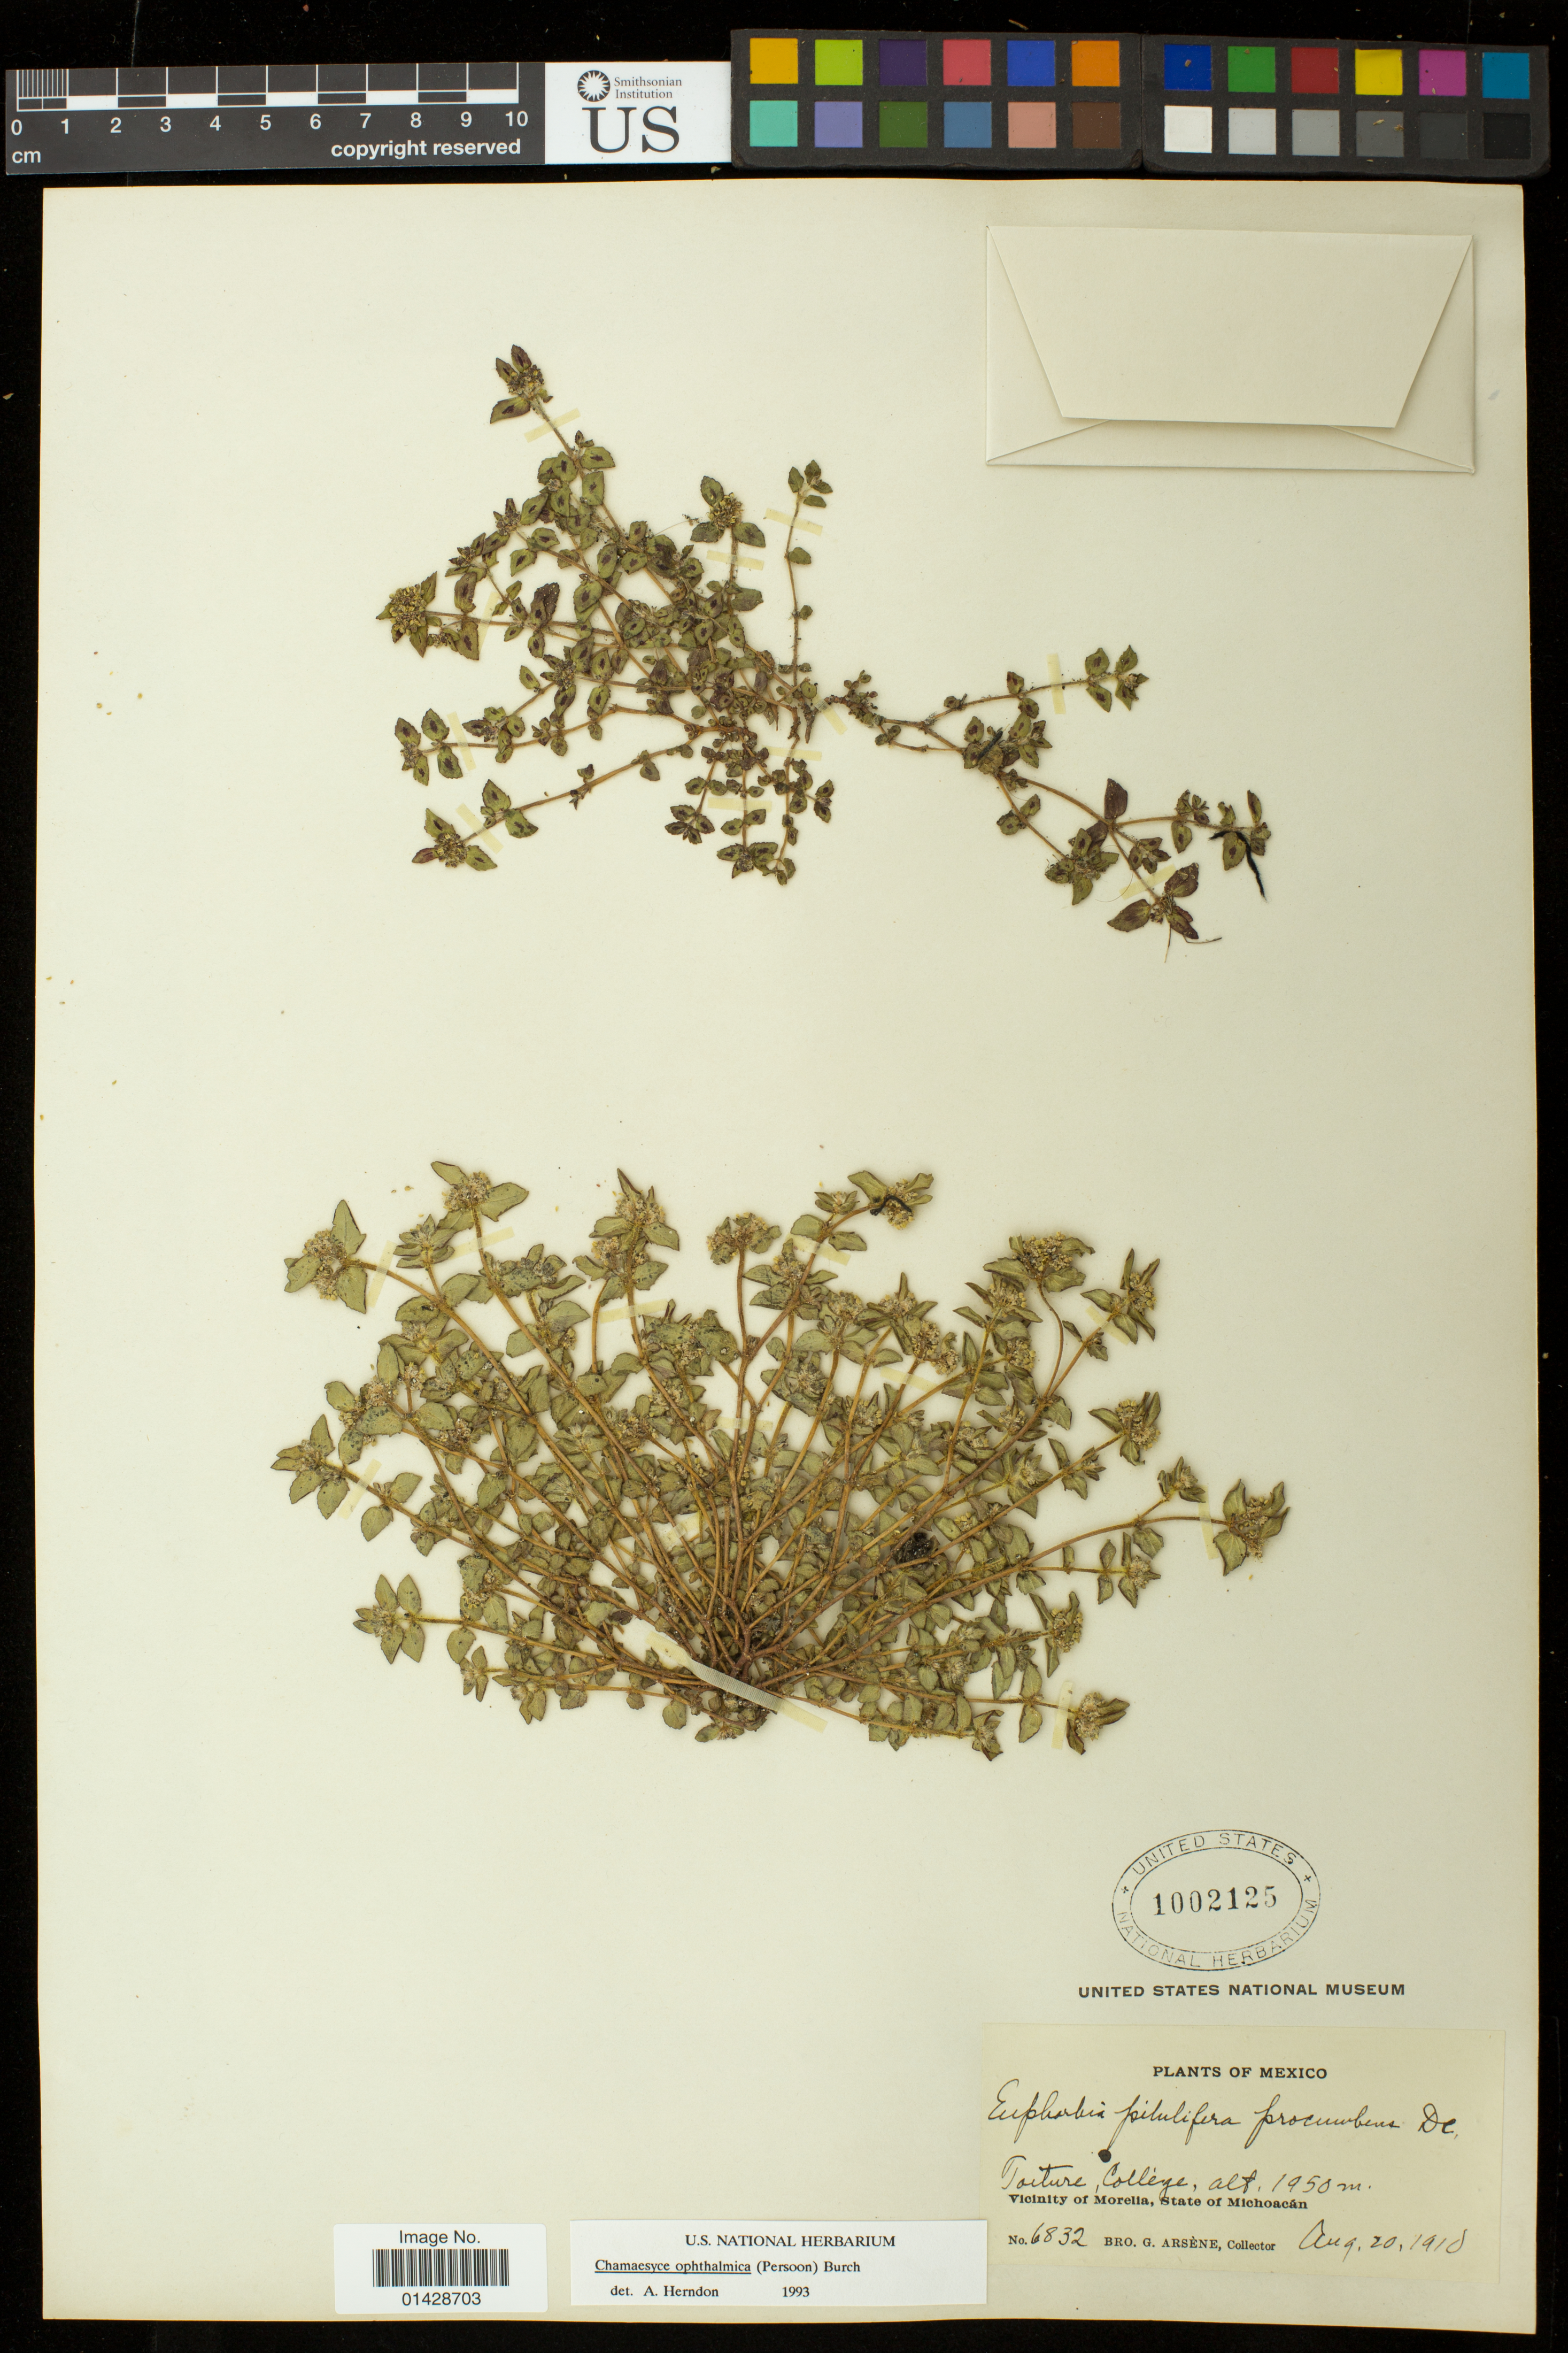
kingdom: Plantae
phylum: Tracheophyta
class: Magnoliopsida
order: Malpighiales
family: Euphorbiaceae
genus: Euphorbia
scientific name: Euphorbia ophthalmica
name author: Pers.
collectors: Bro. G. Arsène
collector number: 6832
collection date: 1910-08-20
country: Mexico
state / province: Michoacán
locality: Toiture, College, Vicinity of Morelia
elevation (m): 1950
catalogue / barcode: US 1002125